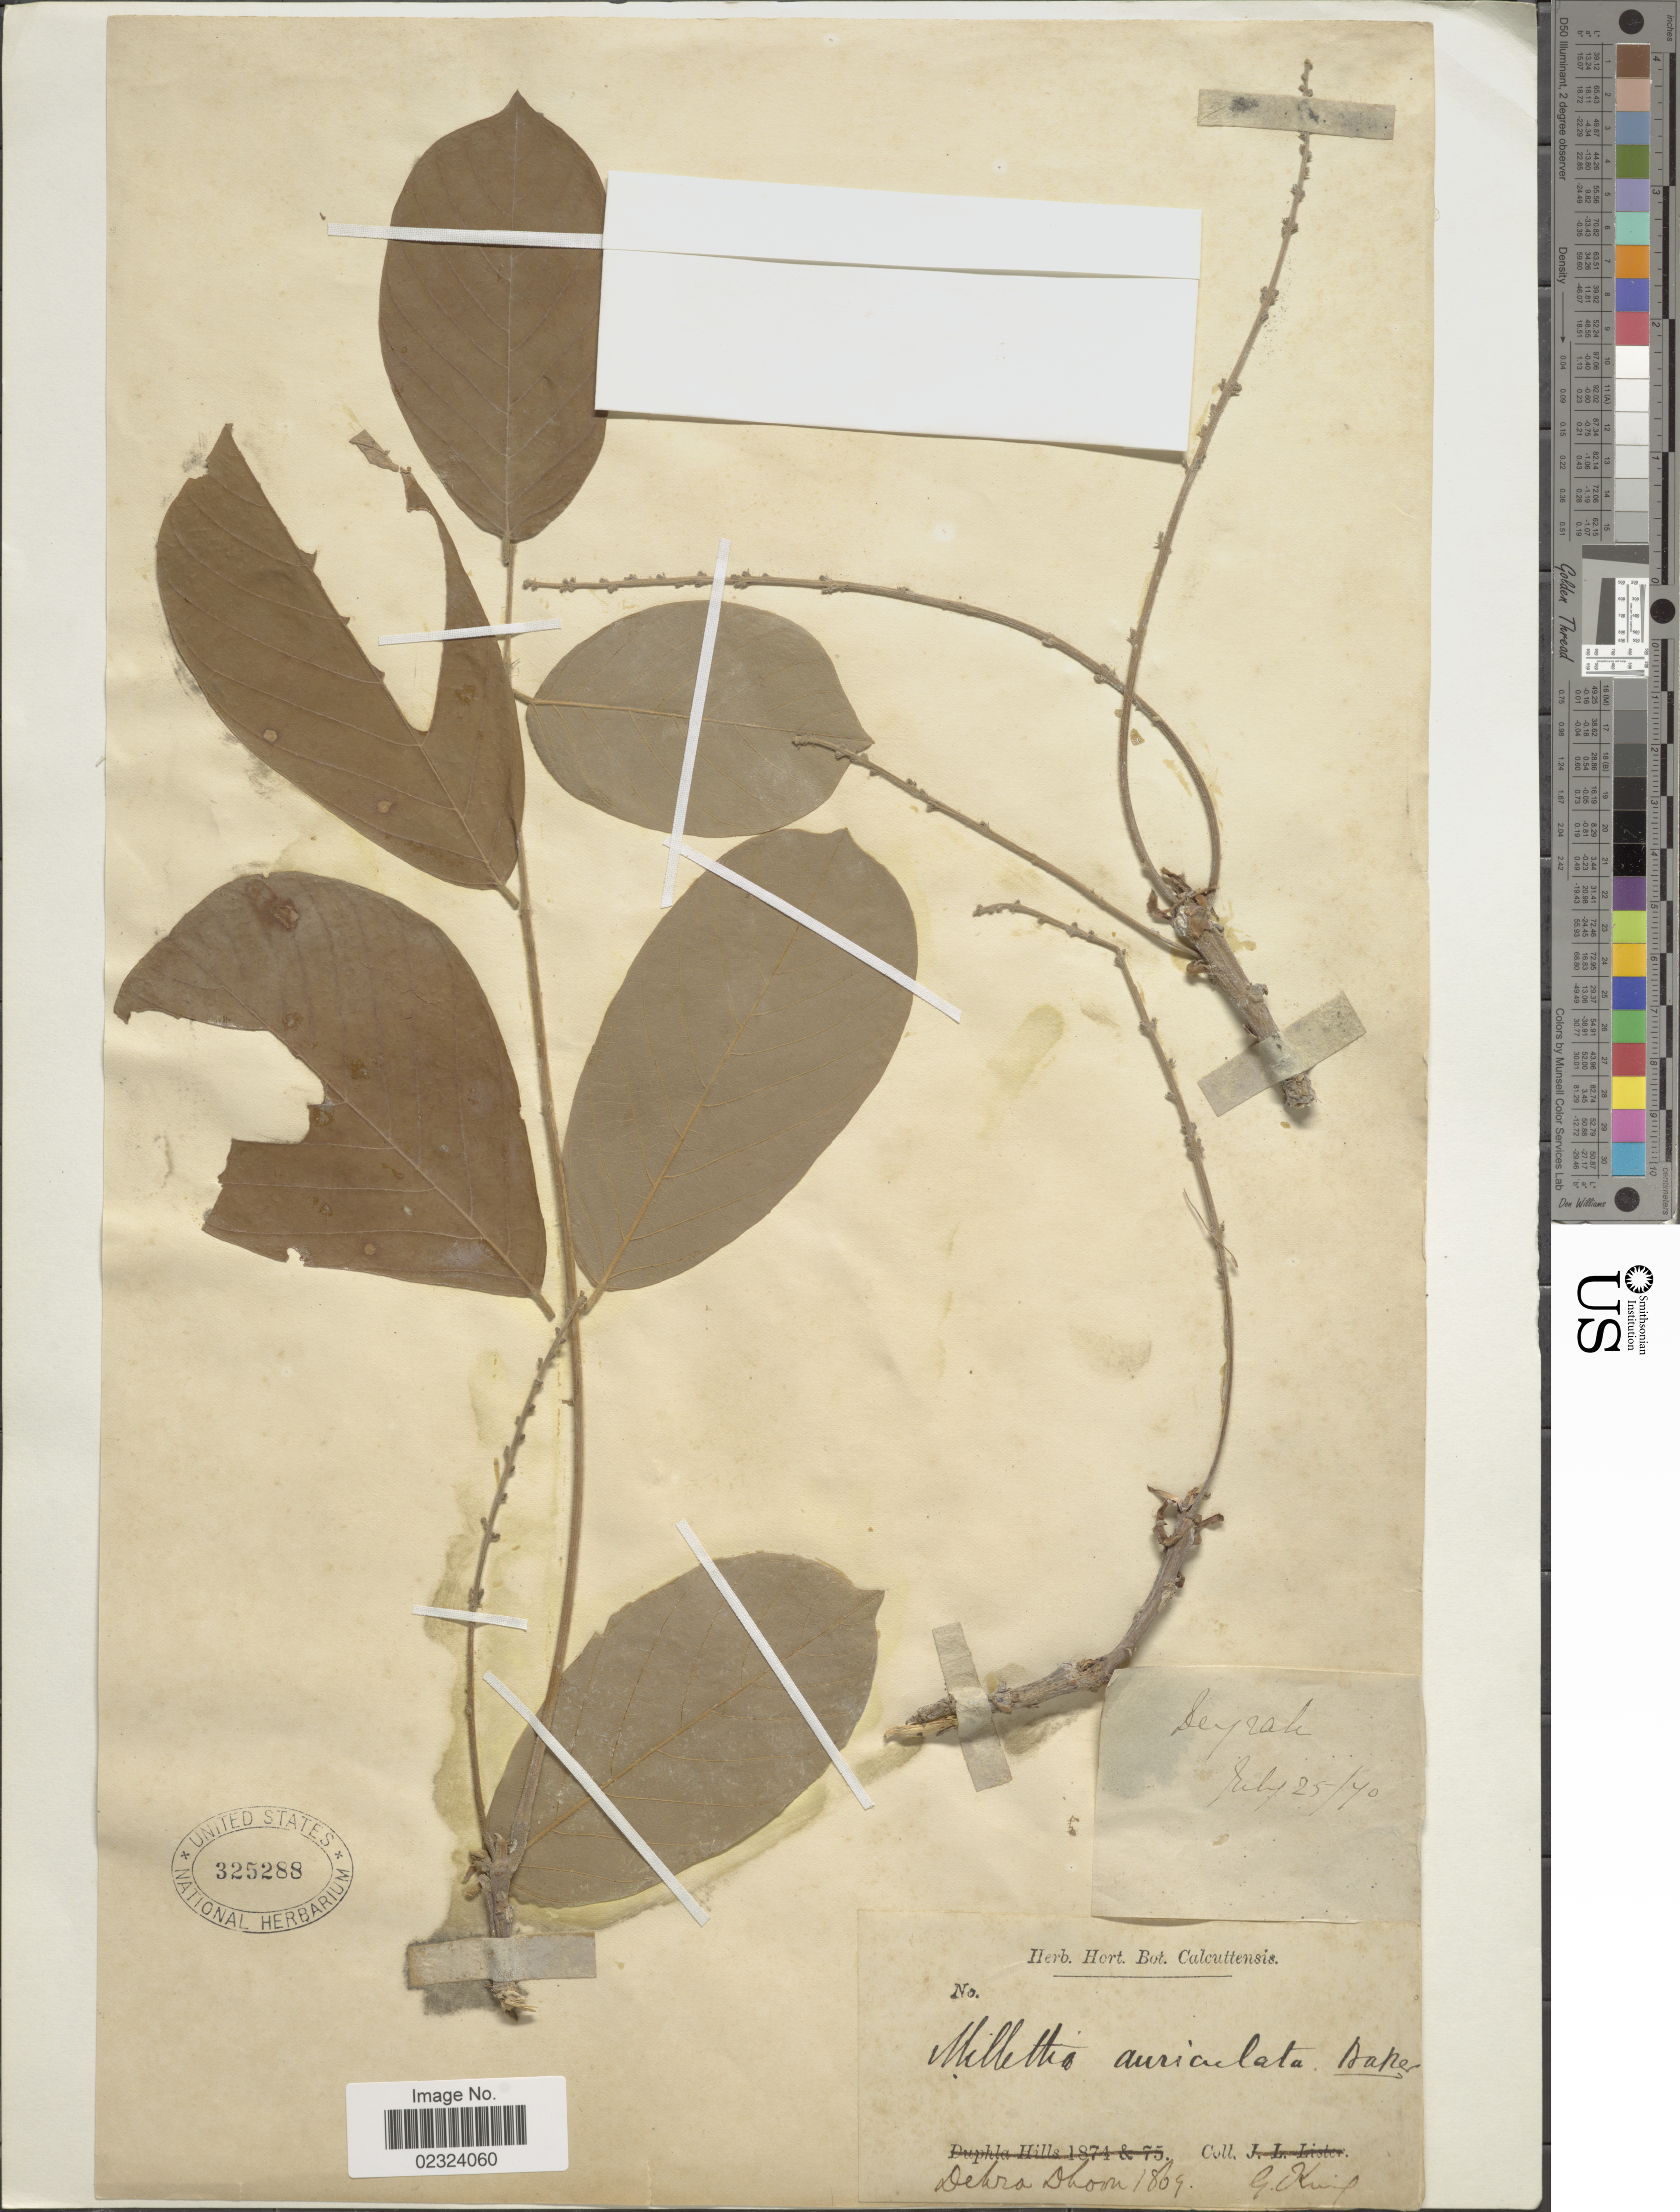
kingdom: Plantae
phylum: Tracheophyta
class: Magnoliopsida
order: Fabales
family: Fabaceae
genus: Millettia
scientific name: Millettia auriculata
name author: Baker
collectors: G. King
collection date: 1869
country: India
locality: Dehra Dhoon.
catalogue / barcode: US 325288